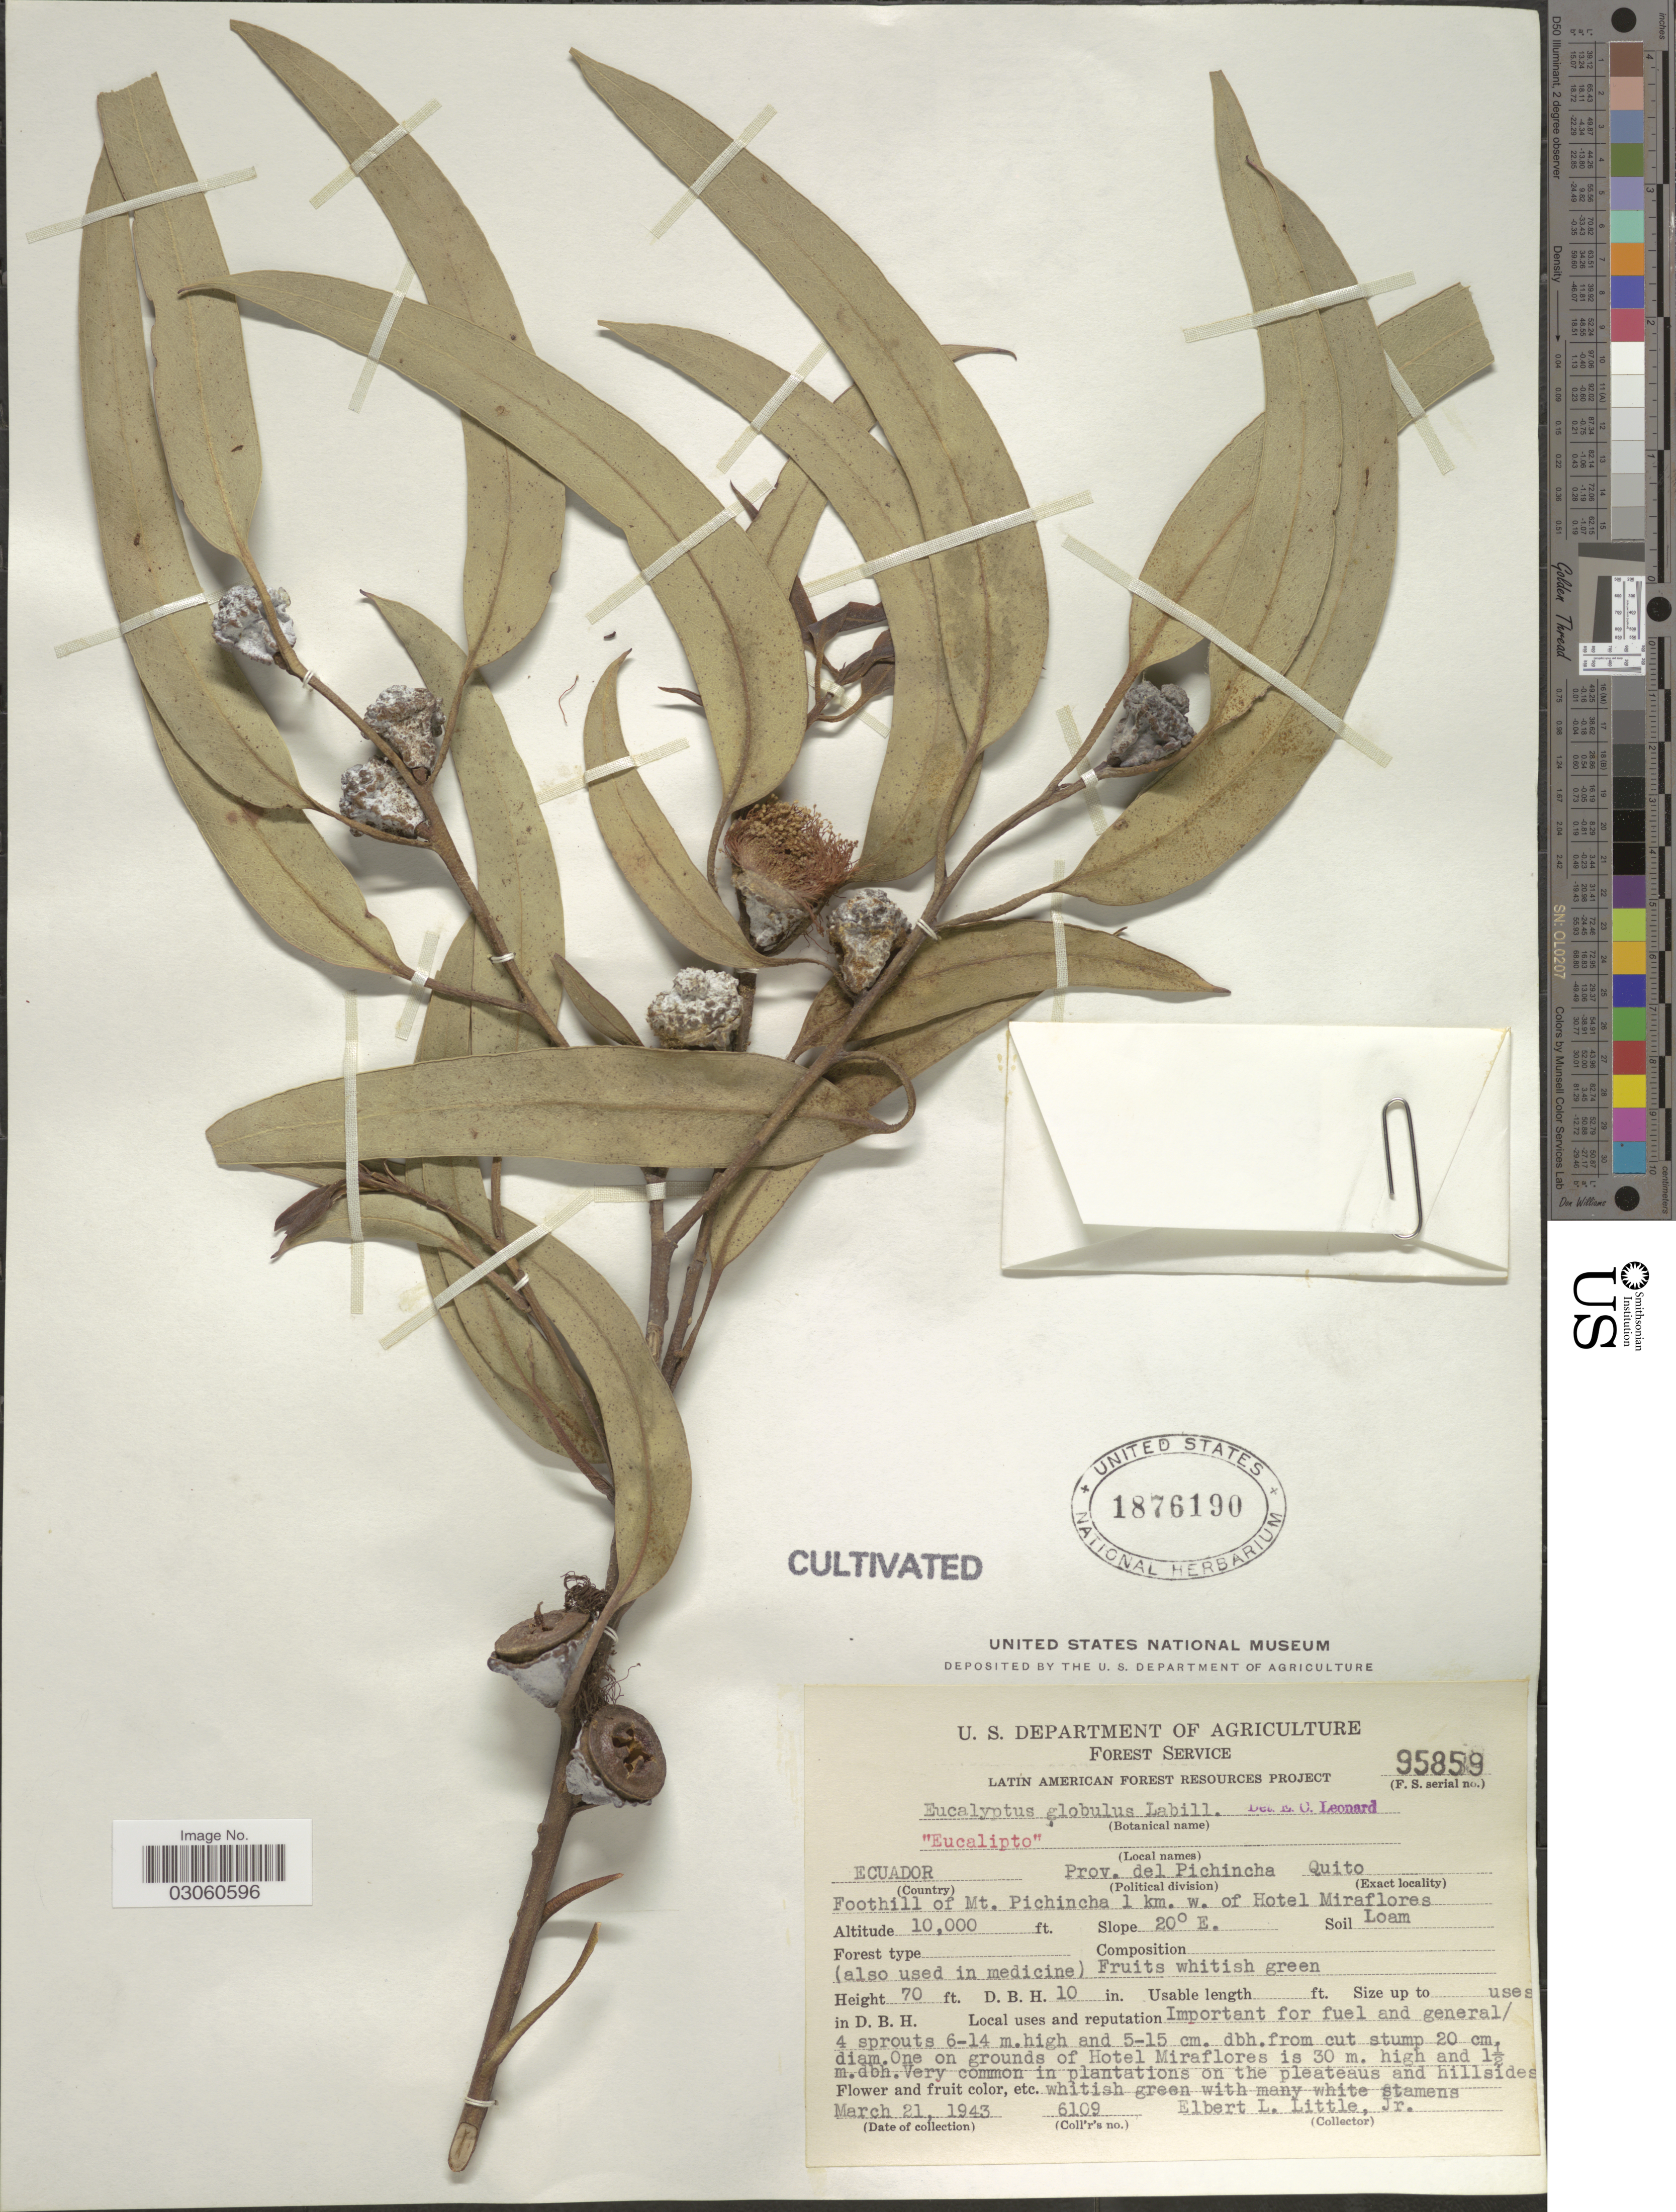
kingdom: Plantae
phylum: Tracheophyta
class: Magnoliopsida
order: Myrtales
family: Myrtaceae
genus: Eucalyptus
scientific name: Eucalyptus globulus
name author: Labill.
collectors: E. L. Little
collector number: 6109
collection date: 1943-03-21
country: Ecuador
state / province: Pichincha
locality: Quito, Foothill of Mt. Pichincha 1 km. w. of Hotel Miraflores.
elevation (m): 3048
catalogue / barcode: US 1876190